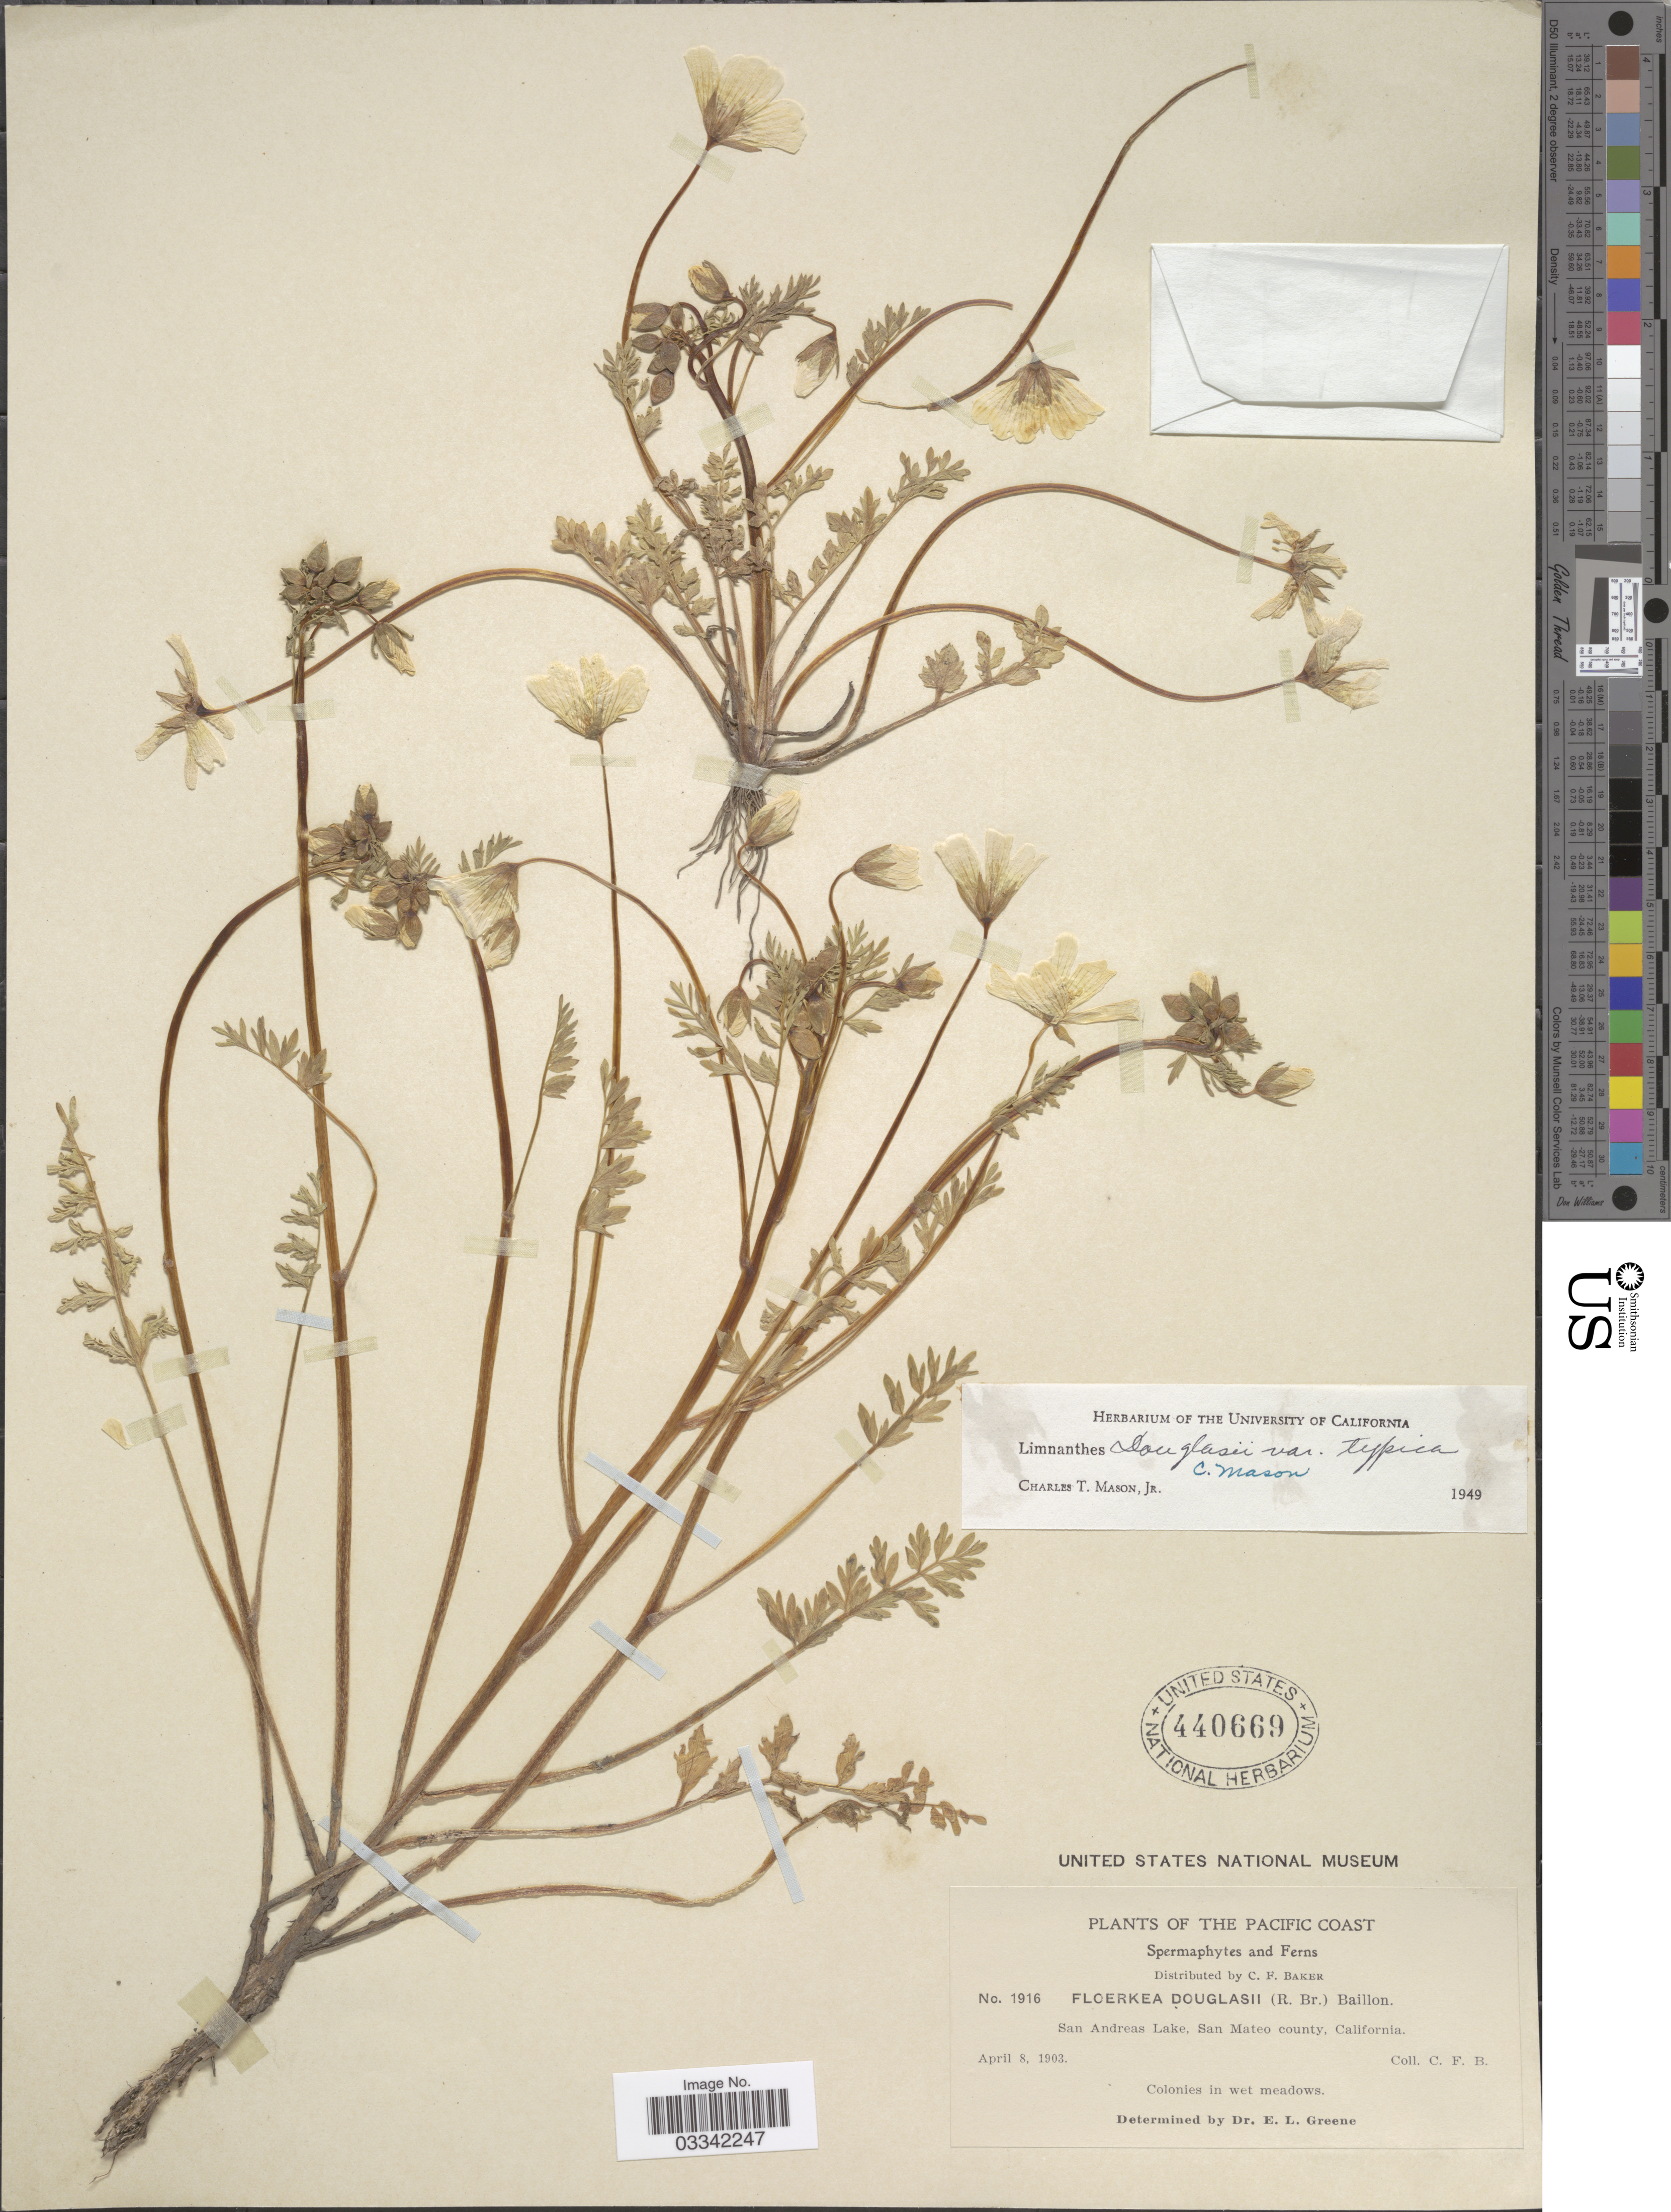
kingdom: Plantae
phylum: Tracheophyta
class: Magnoliopsida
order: Brassicales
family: Limnanthaceae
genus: Limnanthes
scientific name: Limnanthes douglasii var. douglasii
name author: R. Br.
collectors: C. F. Baker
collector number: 1916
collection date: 1903-04-08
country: United States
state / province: California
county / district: San Mateo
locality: The Pacific Coast. San Andreas Lake, San Mateo county.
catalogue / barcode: US 440669